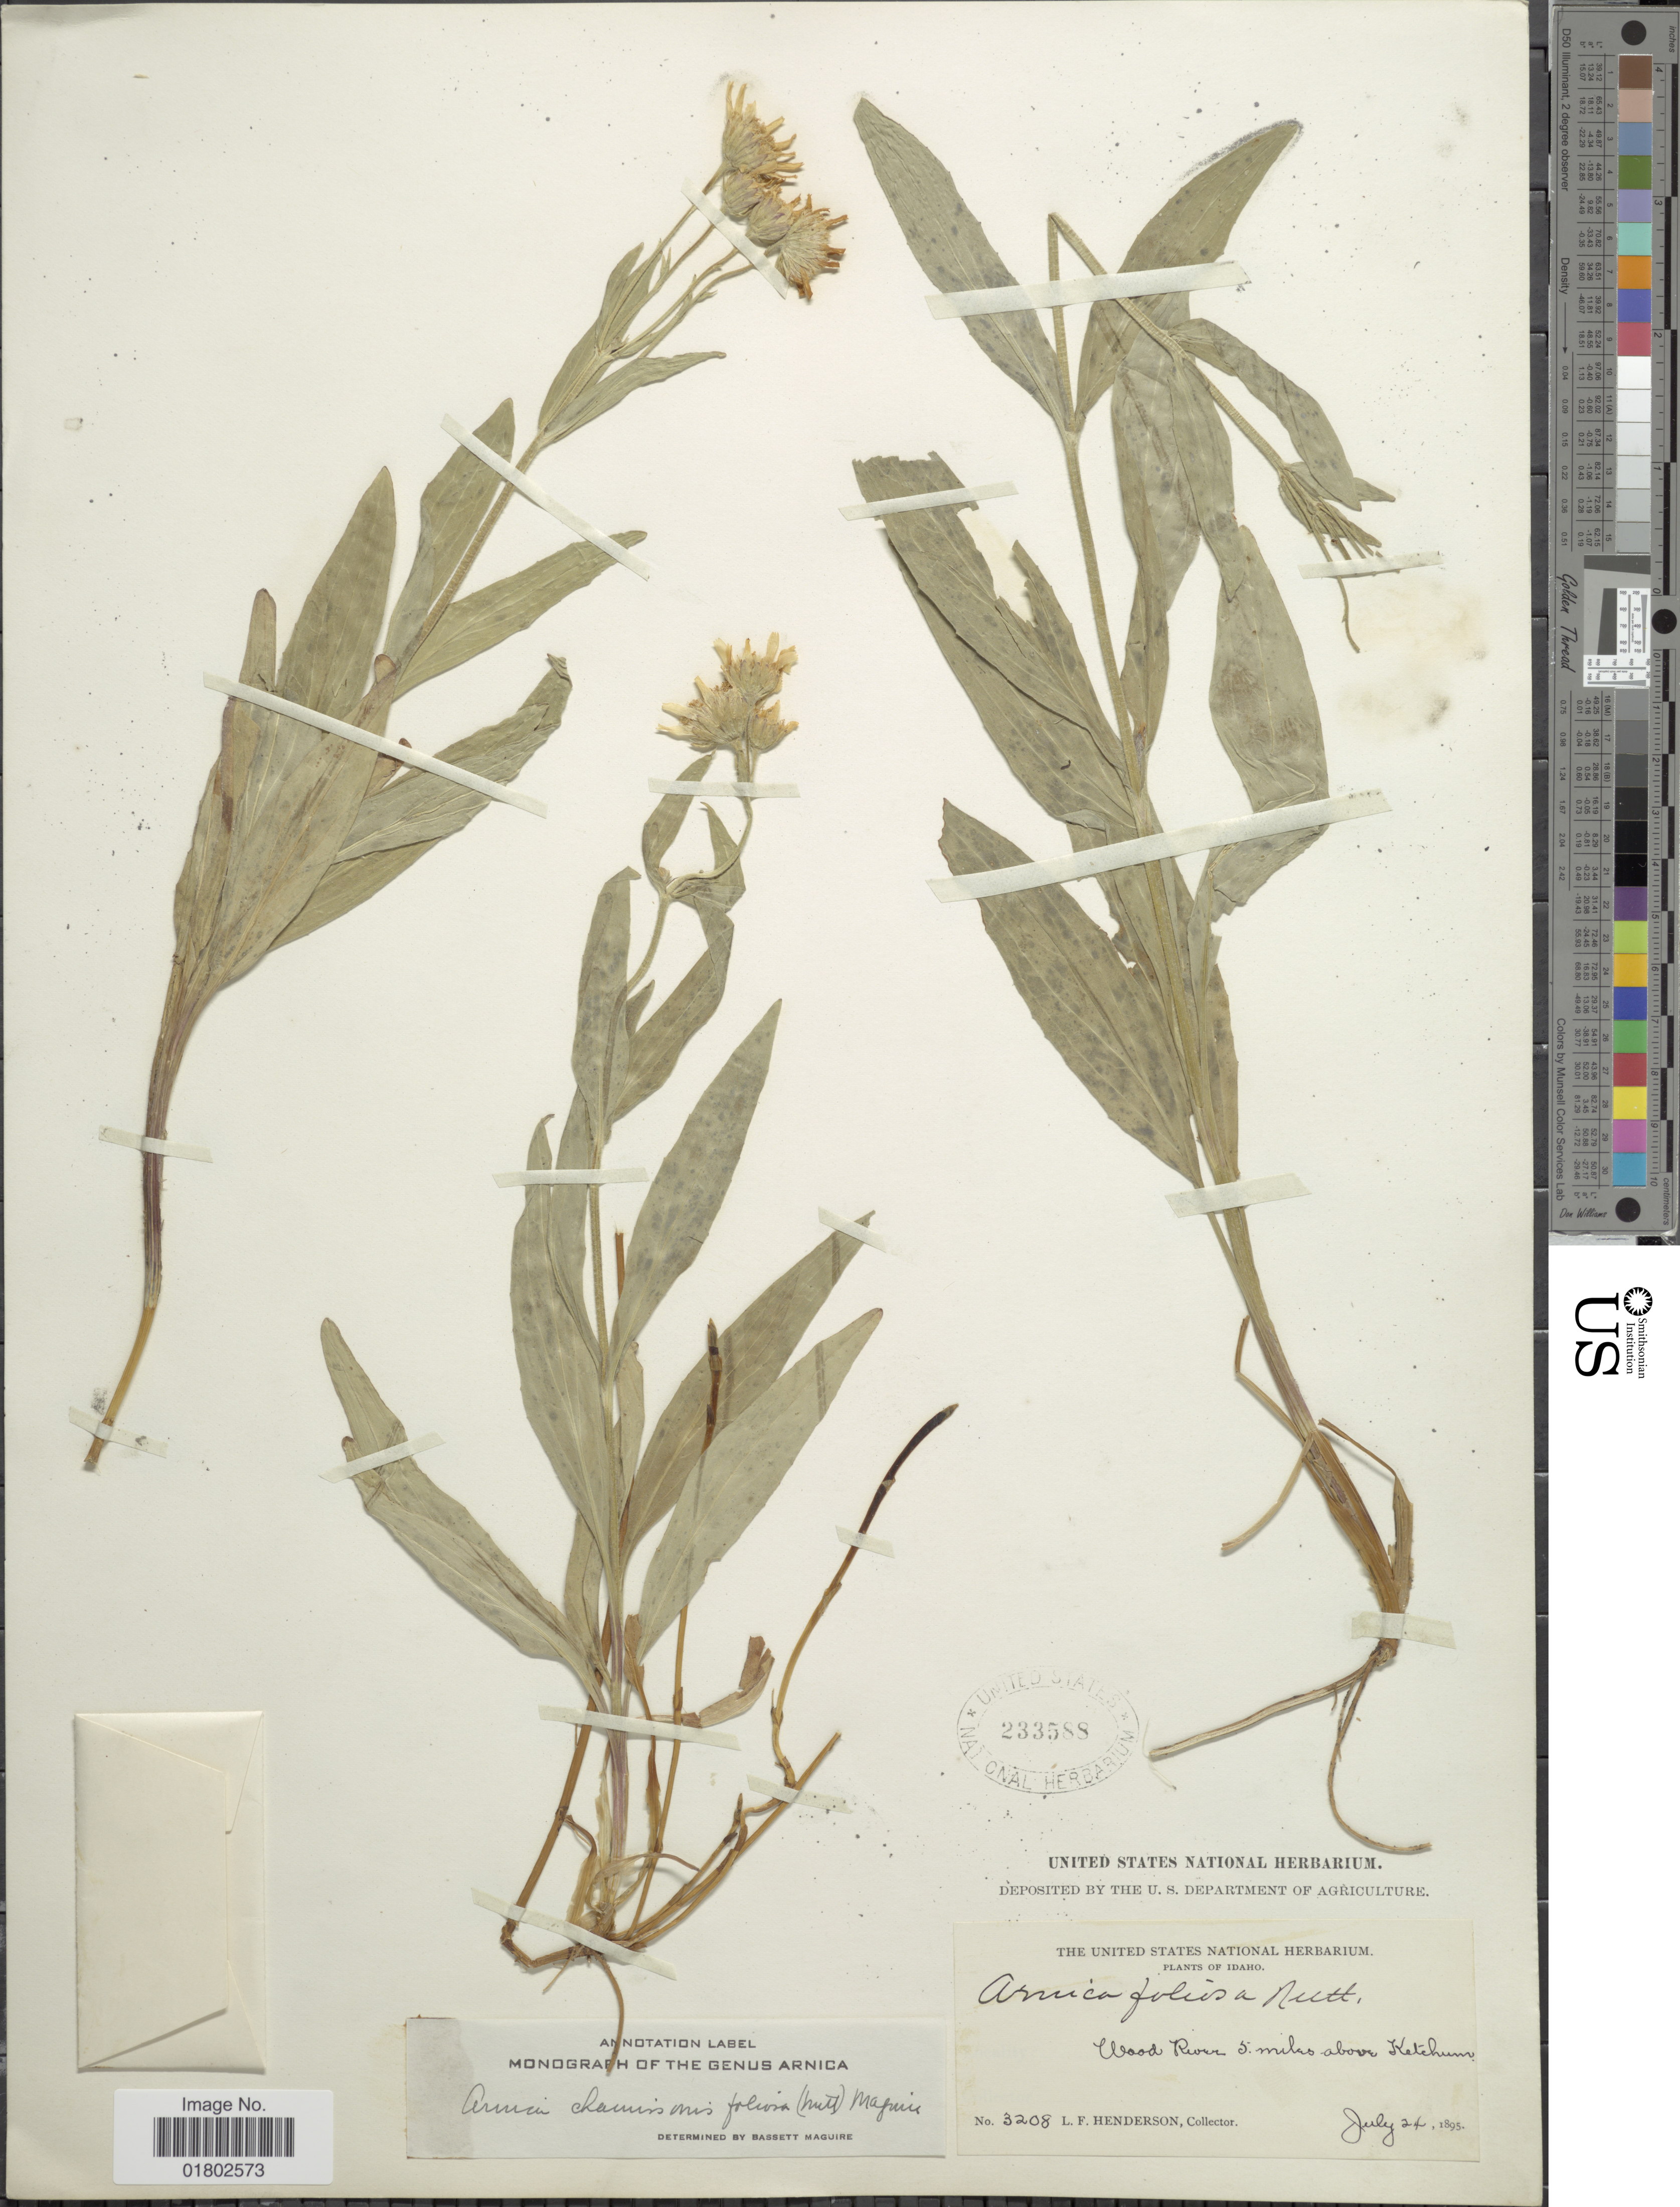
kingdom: Plantae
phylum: Tracheophyta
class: Magnoliopsida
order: Asterales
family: Asteraceae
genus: Arnica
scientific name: Arnica chamissonis subsp. foliosa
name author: (Nutt.) Maguire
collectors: L. Henderson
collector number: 3208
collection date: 1895-07-24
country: United States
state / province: Idaho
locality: Wood River, 5 miles above Ketchum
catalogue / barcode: US 233588